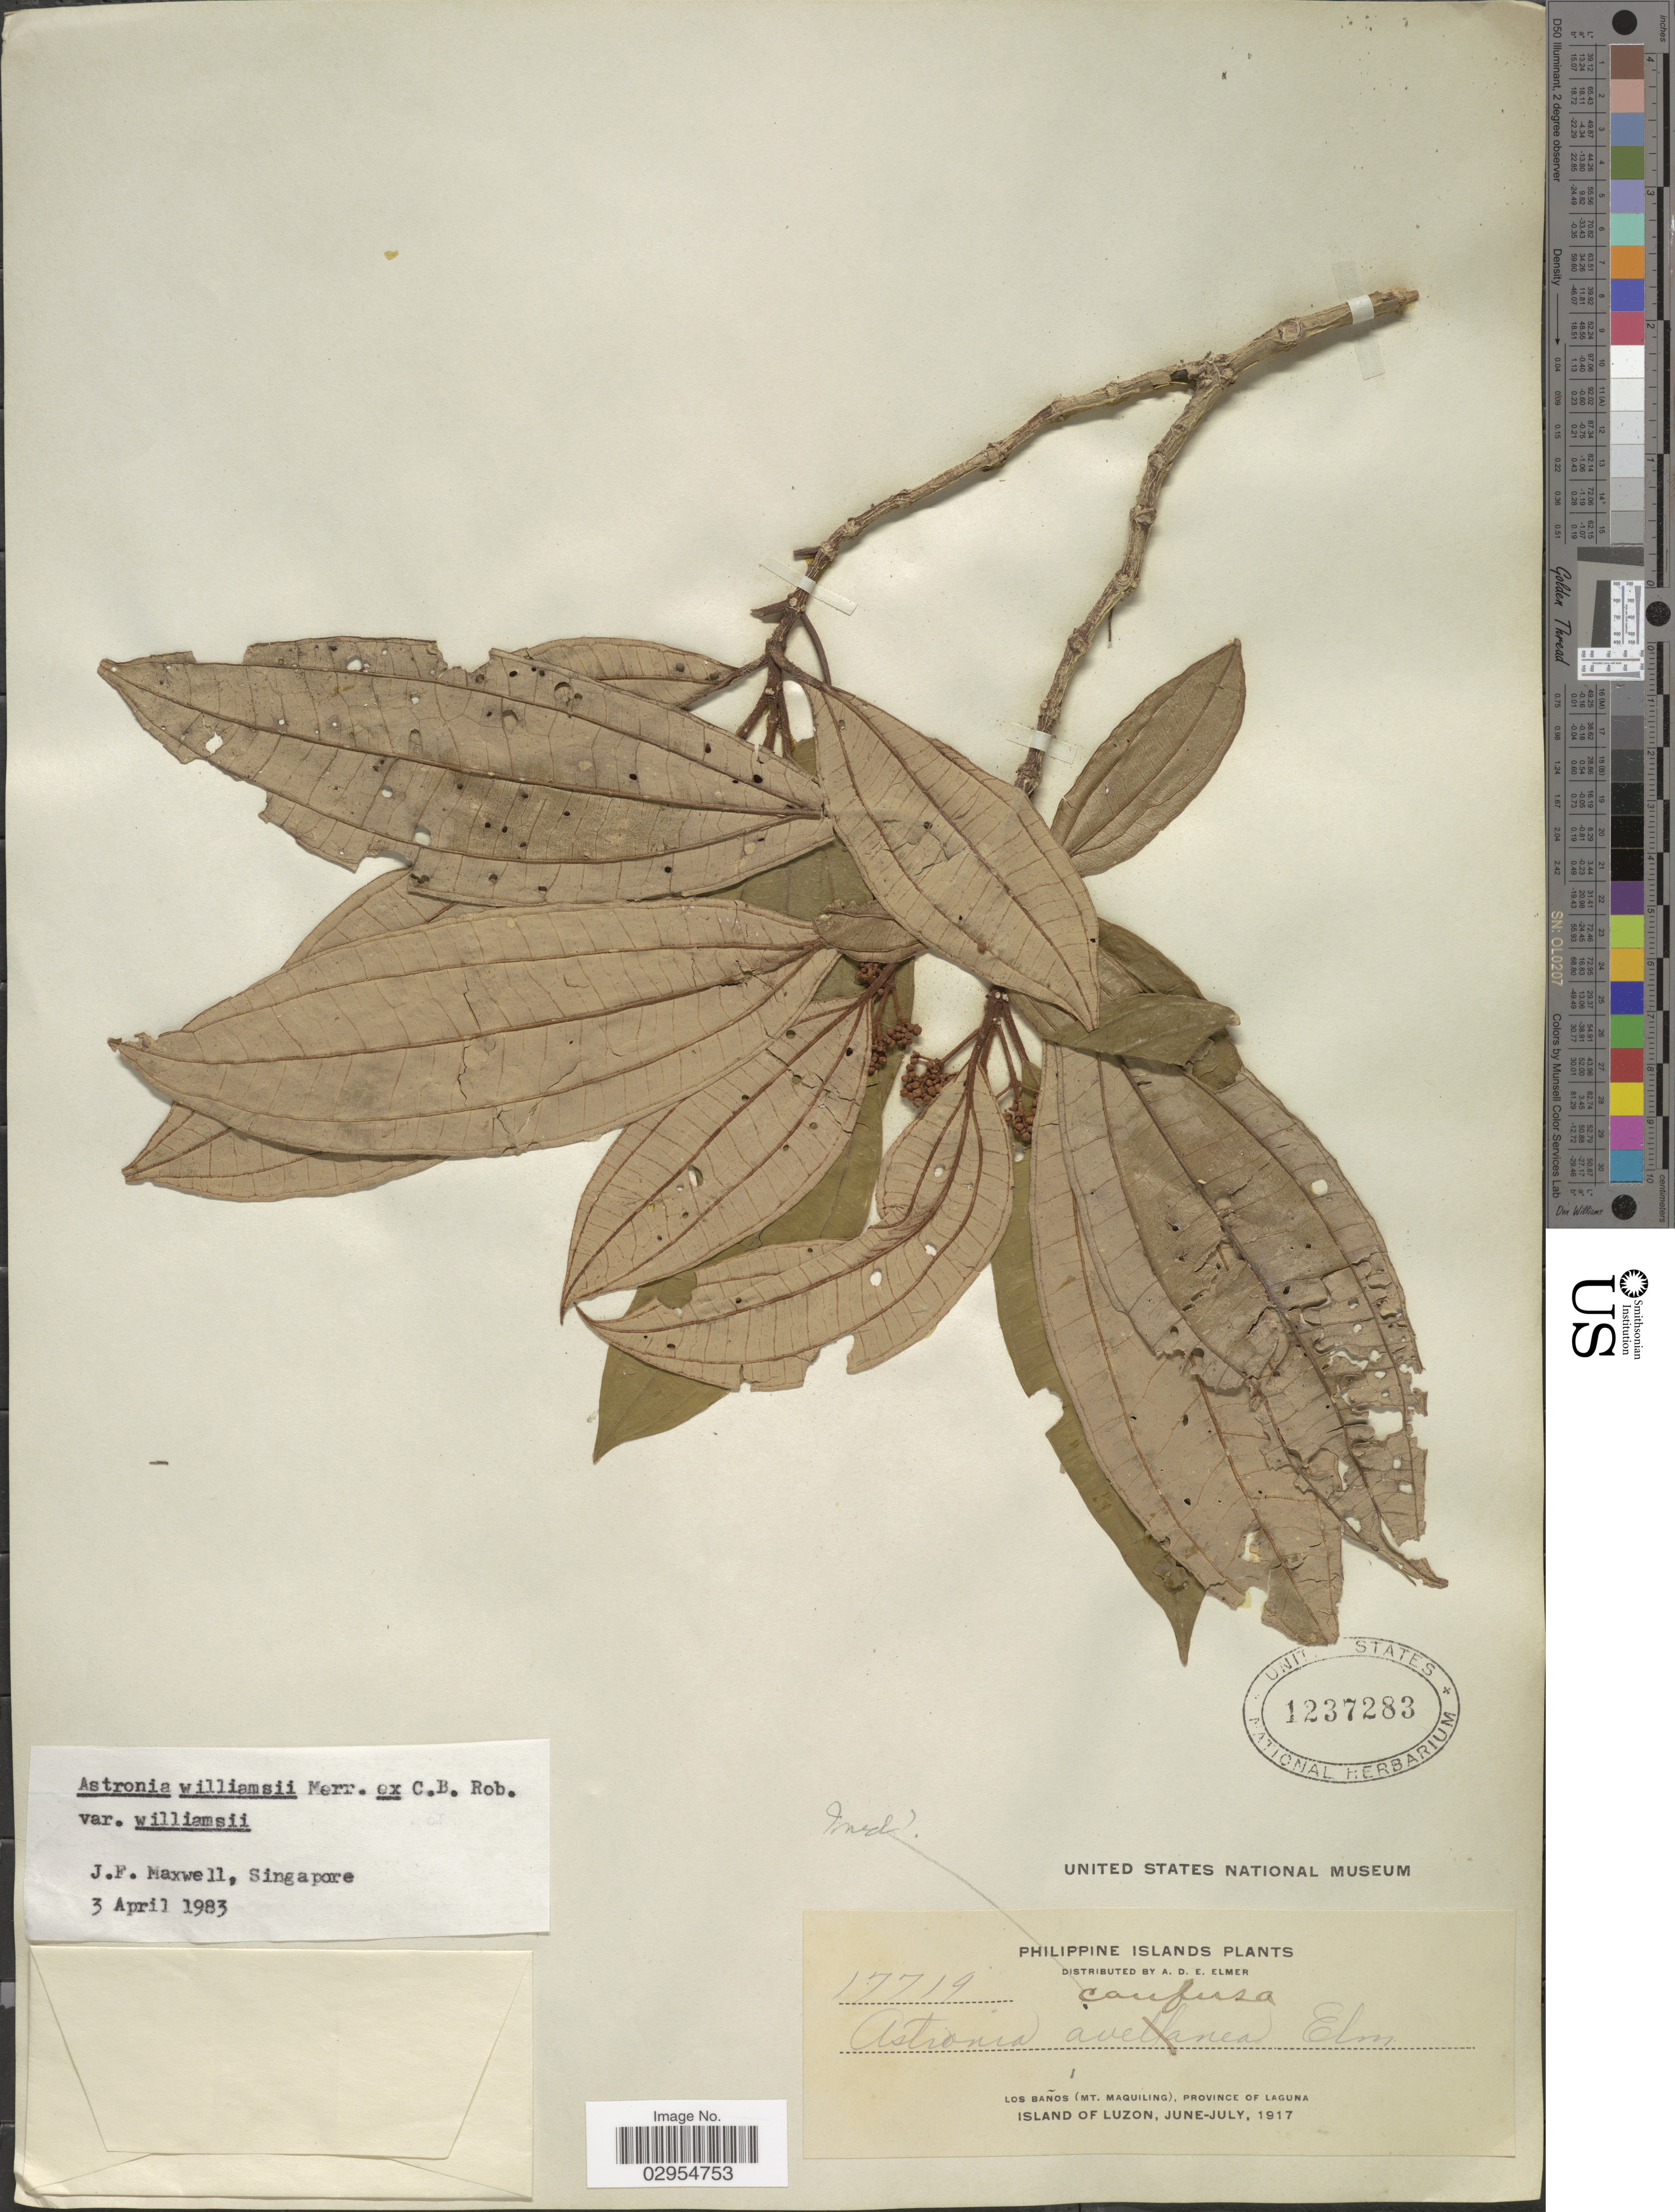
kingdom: Plantae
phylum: Tracheophyta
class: Magnoliopsida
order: Myrtales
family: Melastomataceae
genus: Astronia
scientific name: Astronia williamsii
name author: Merr. ex C.B. Rob.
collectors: A. D. E. Elmer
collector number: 17719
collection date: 1917-06/1917-07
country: Philippines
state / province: Calabarzon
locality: Los Baños (Mt. Maquiling), Province of Laguna. Island Luzon.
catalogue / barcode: US 1237283